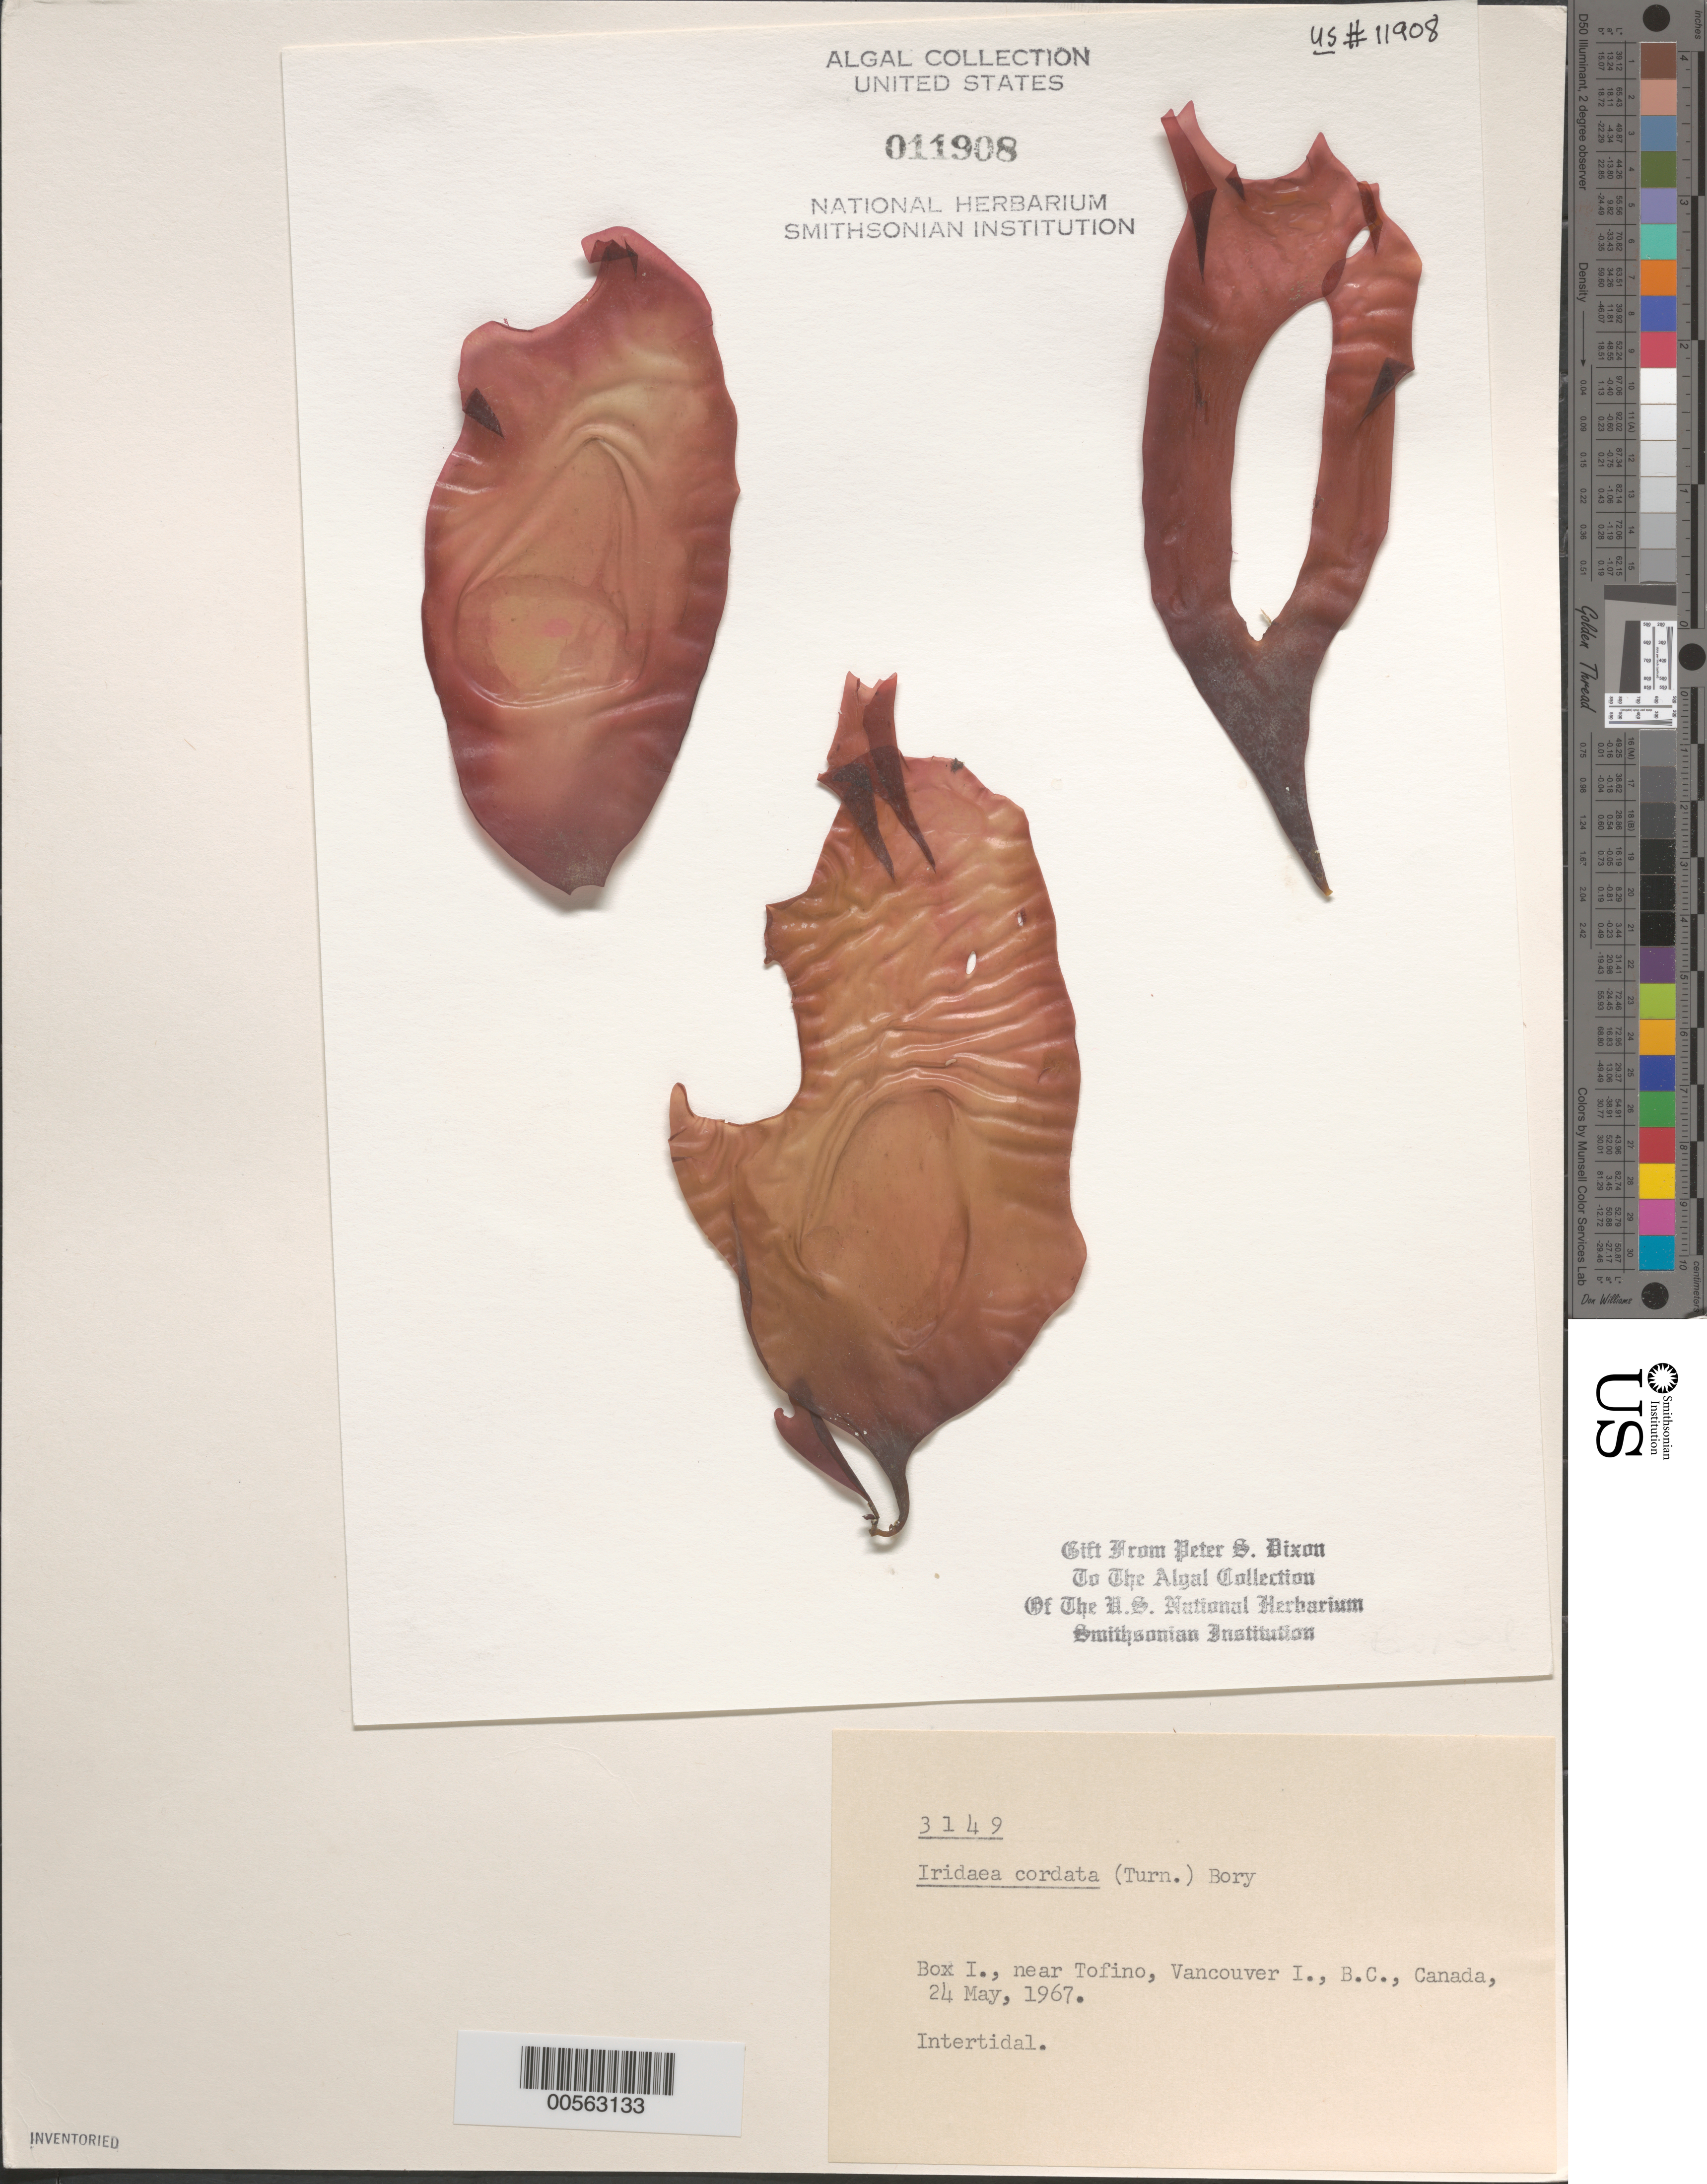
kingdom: Plantae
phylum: Rhodophyta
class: Florideophyceae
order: Gigartinales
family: Gigartinaceae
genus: Iridaea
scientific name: Iridaea cordata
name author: (Turner) Bory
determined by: Dixon, P. S.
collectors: P. S. Dixon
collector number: PSD 3149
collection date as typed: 24 May 1967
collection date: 1967-05-24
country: Canada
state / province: British Columbia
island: Box Island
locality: Near Tofino, Vancouver Island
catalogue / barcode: US 11908